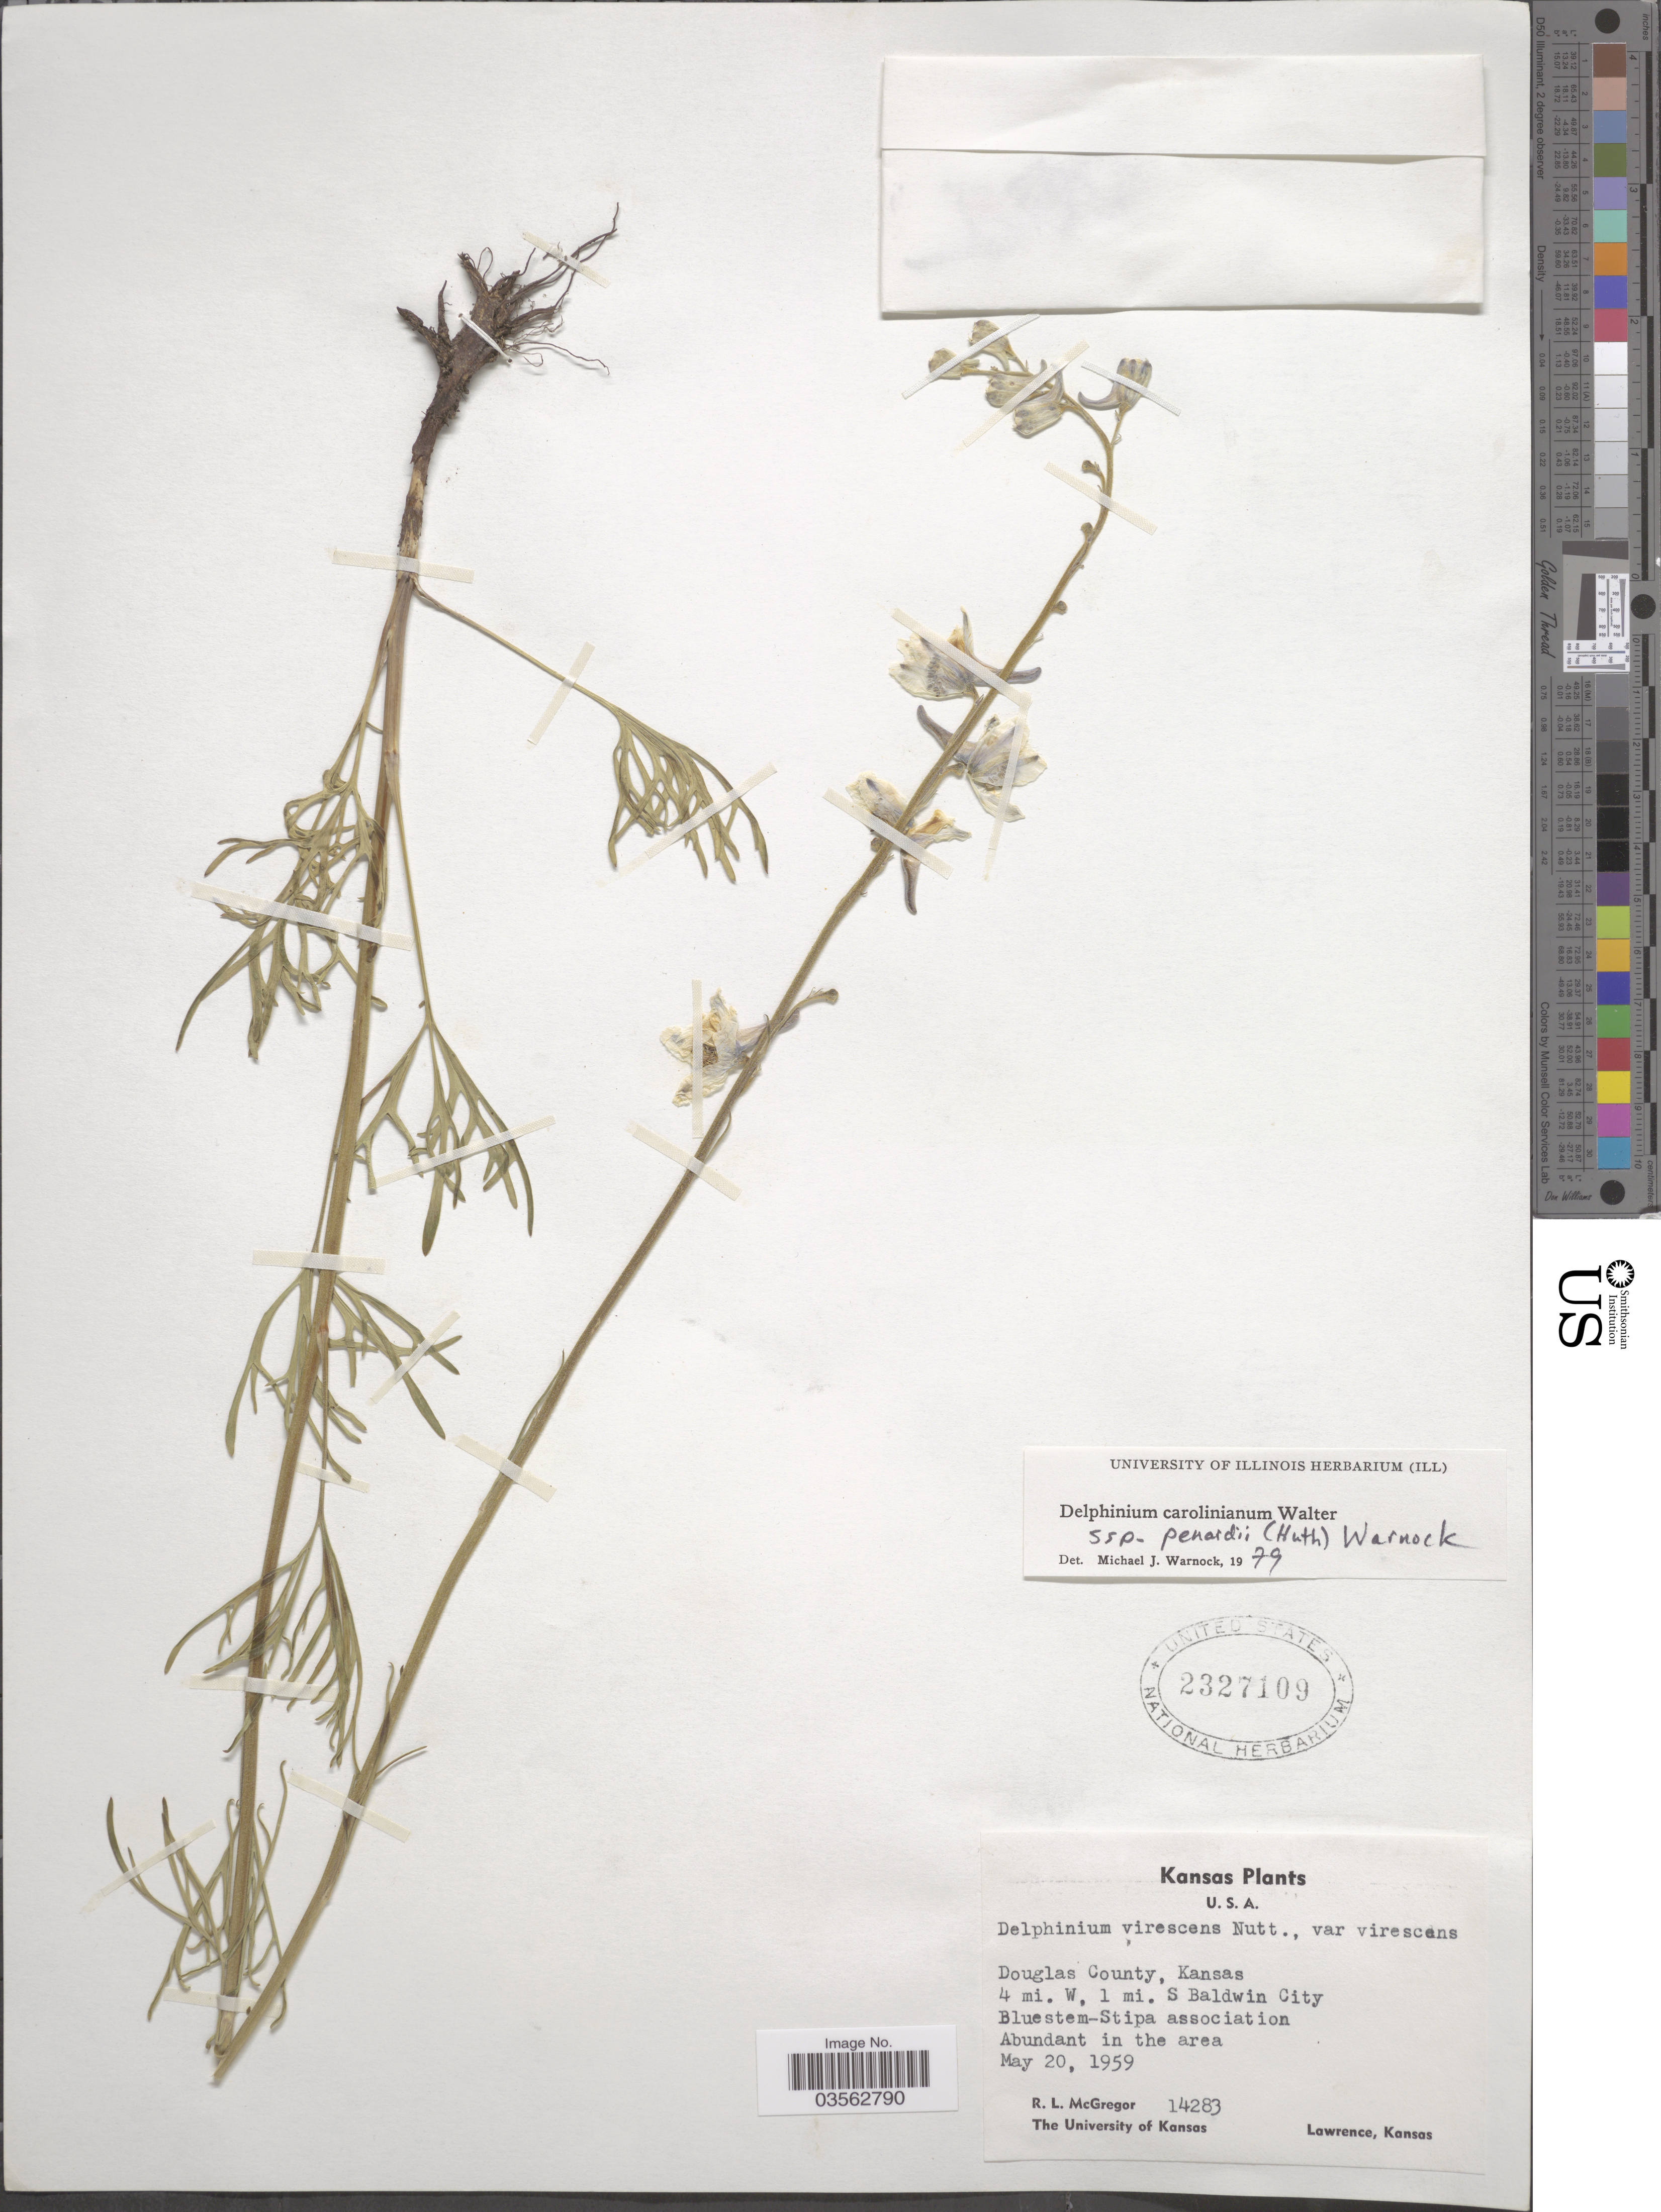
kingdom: Plantae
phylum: Tracheophyta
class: Magnoliopsida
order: Ranunculales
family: Ranunculaceae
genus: Delphinium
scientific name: Delphinium carolinianum subsp. penardii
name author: (Huth) M.J. Warnock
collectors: R. McGregor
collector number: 14283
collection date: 1959-05-20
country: United States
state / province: Kansas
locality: Douglas County. 4 mi. W. 1 mi. S Baldwin City. Bluestem-Stipa association.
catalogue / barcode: US 2327109